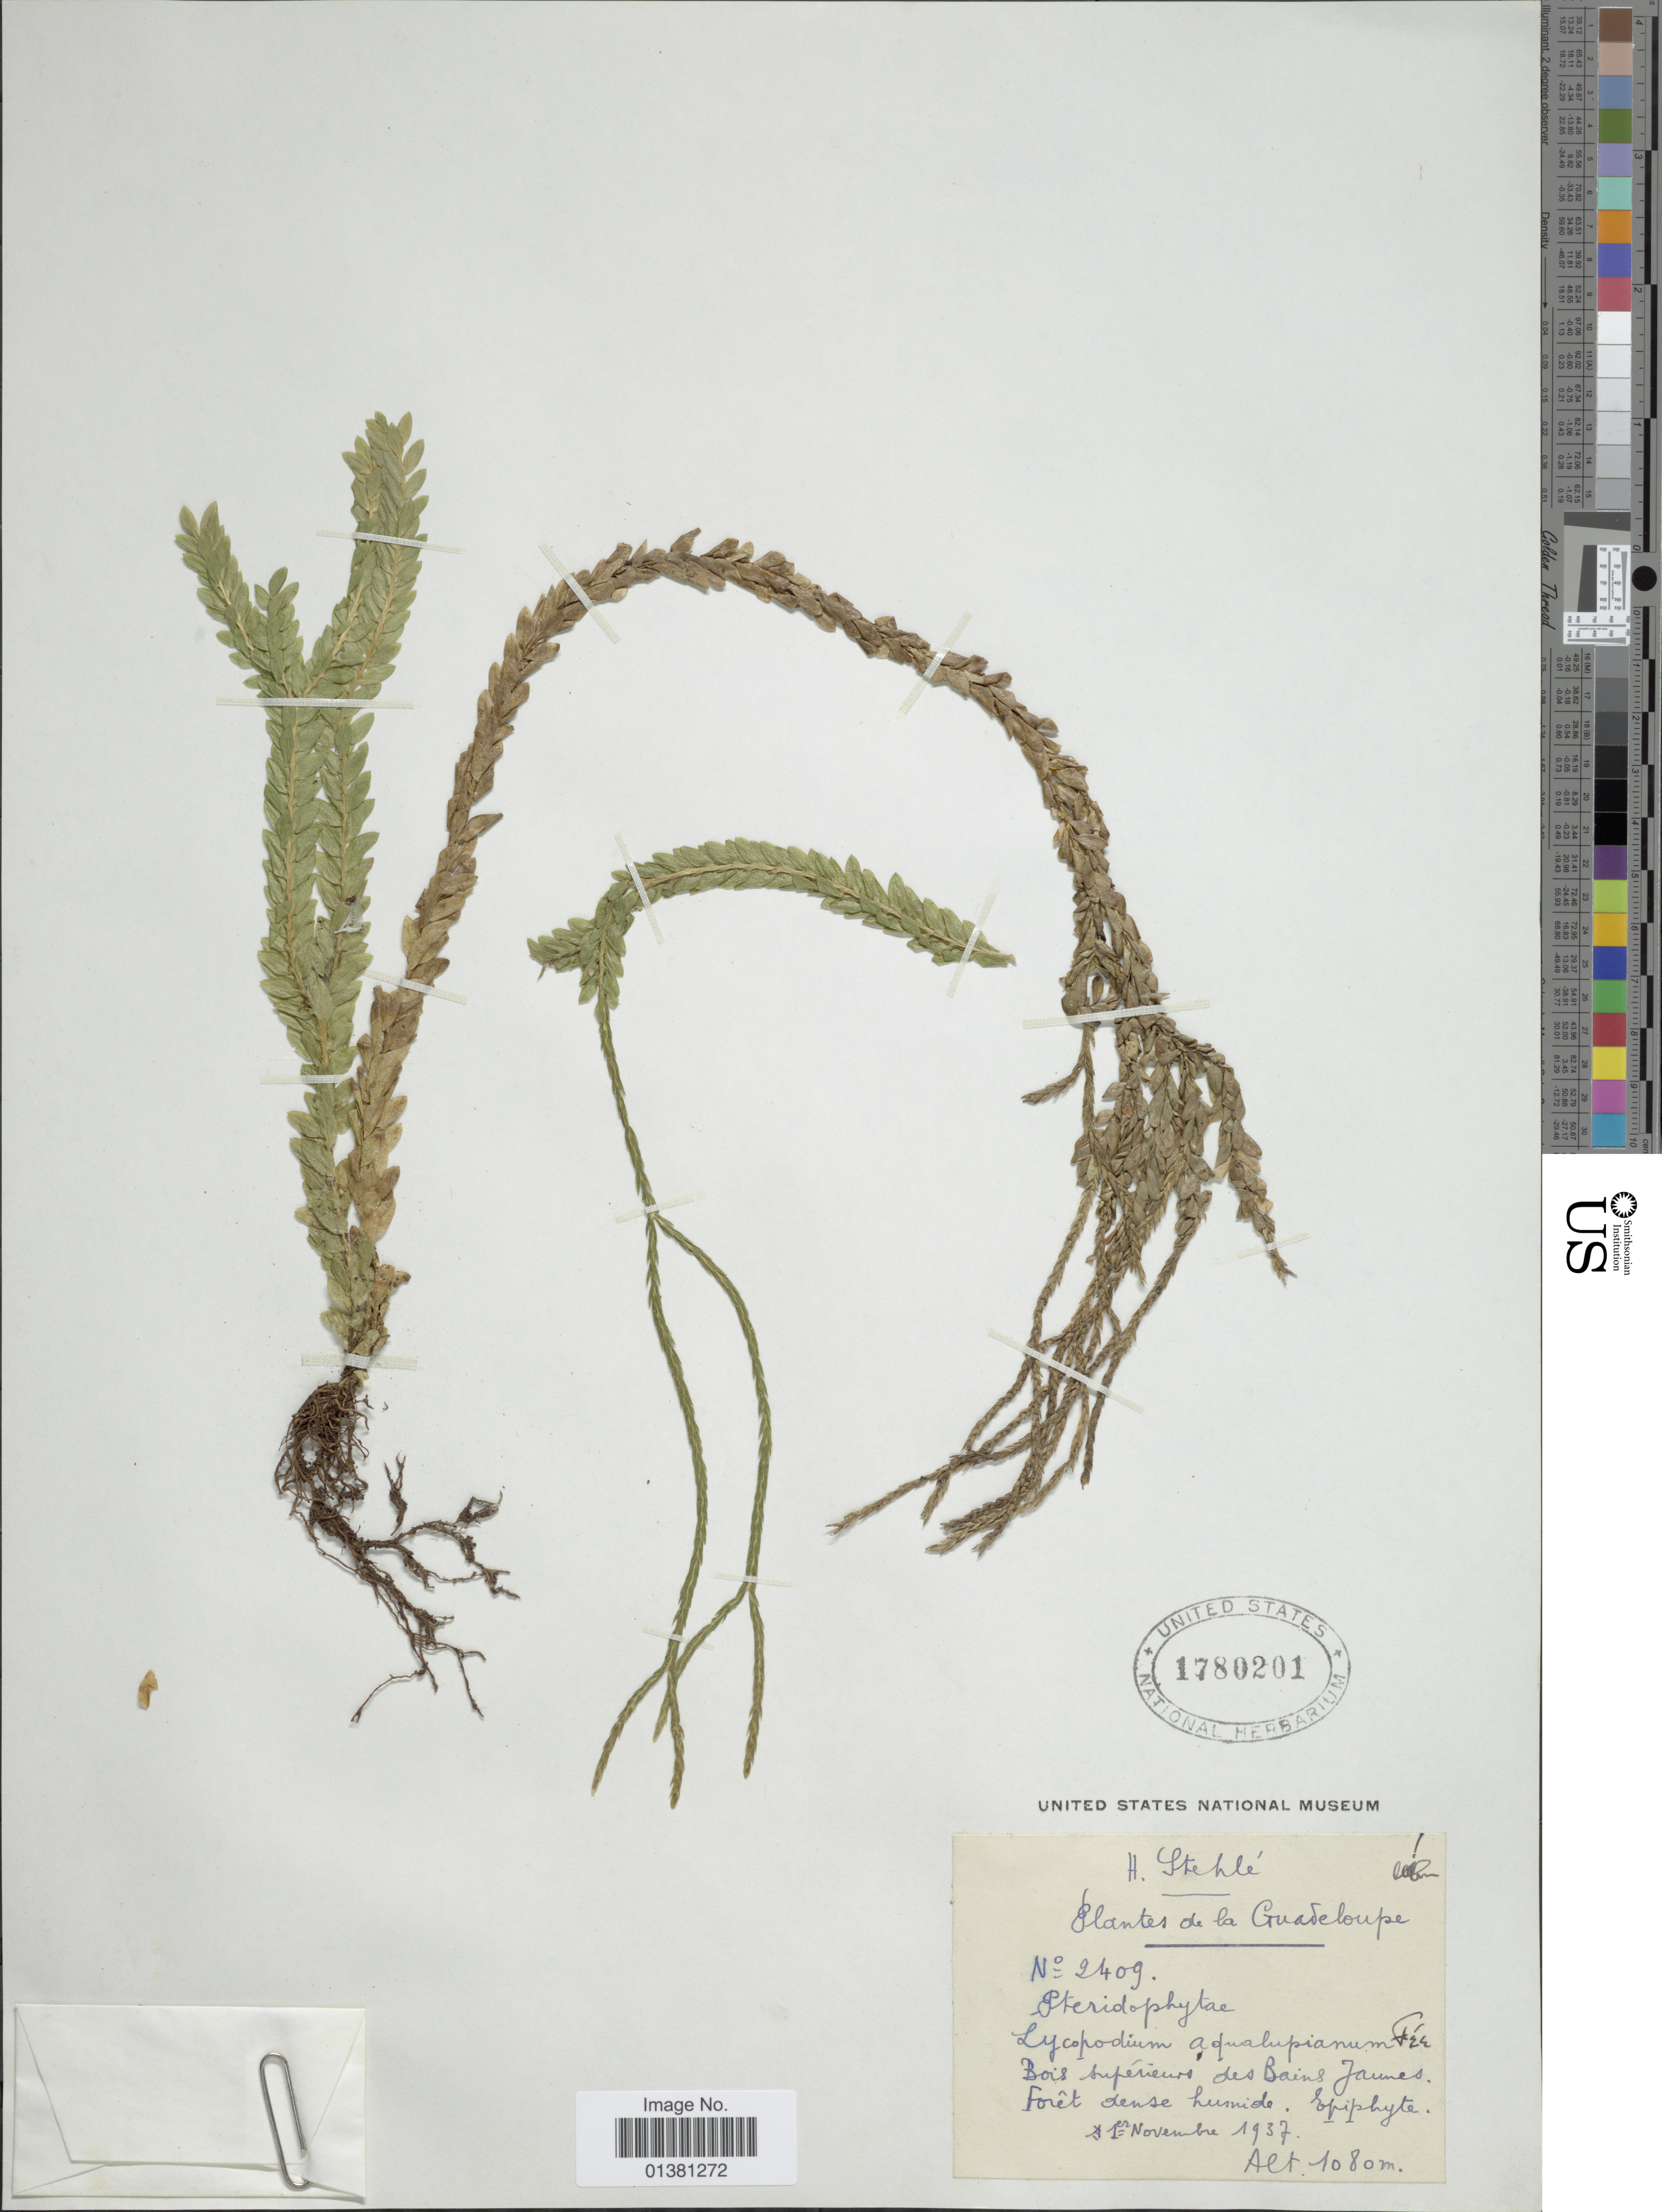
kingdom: Plantae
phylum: Tracheophyta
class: Lycopodiopsida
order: Lycopodiales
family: Lycopodiaceae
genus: Phlegmariurus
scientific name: Phlegmariurus aqualupianus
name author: (Spring) B. Øllg.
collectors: H. Stehlé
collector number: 2409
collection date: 1937-11-01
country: Guadeloupe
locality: Bois supériers des Bains Jaunes, Forêt dense humide.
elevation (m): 1080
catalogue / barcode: US 1780201